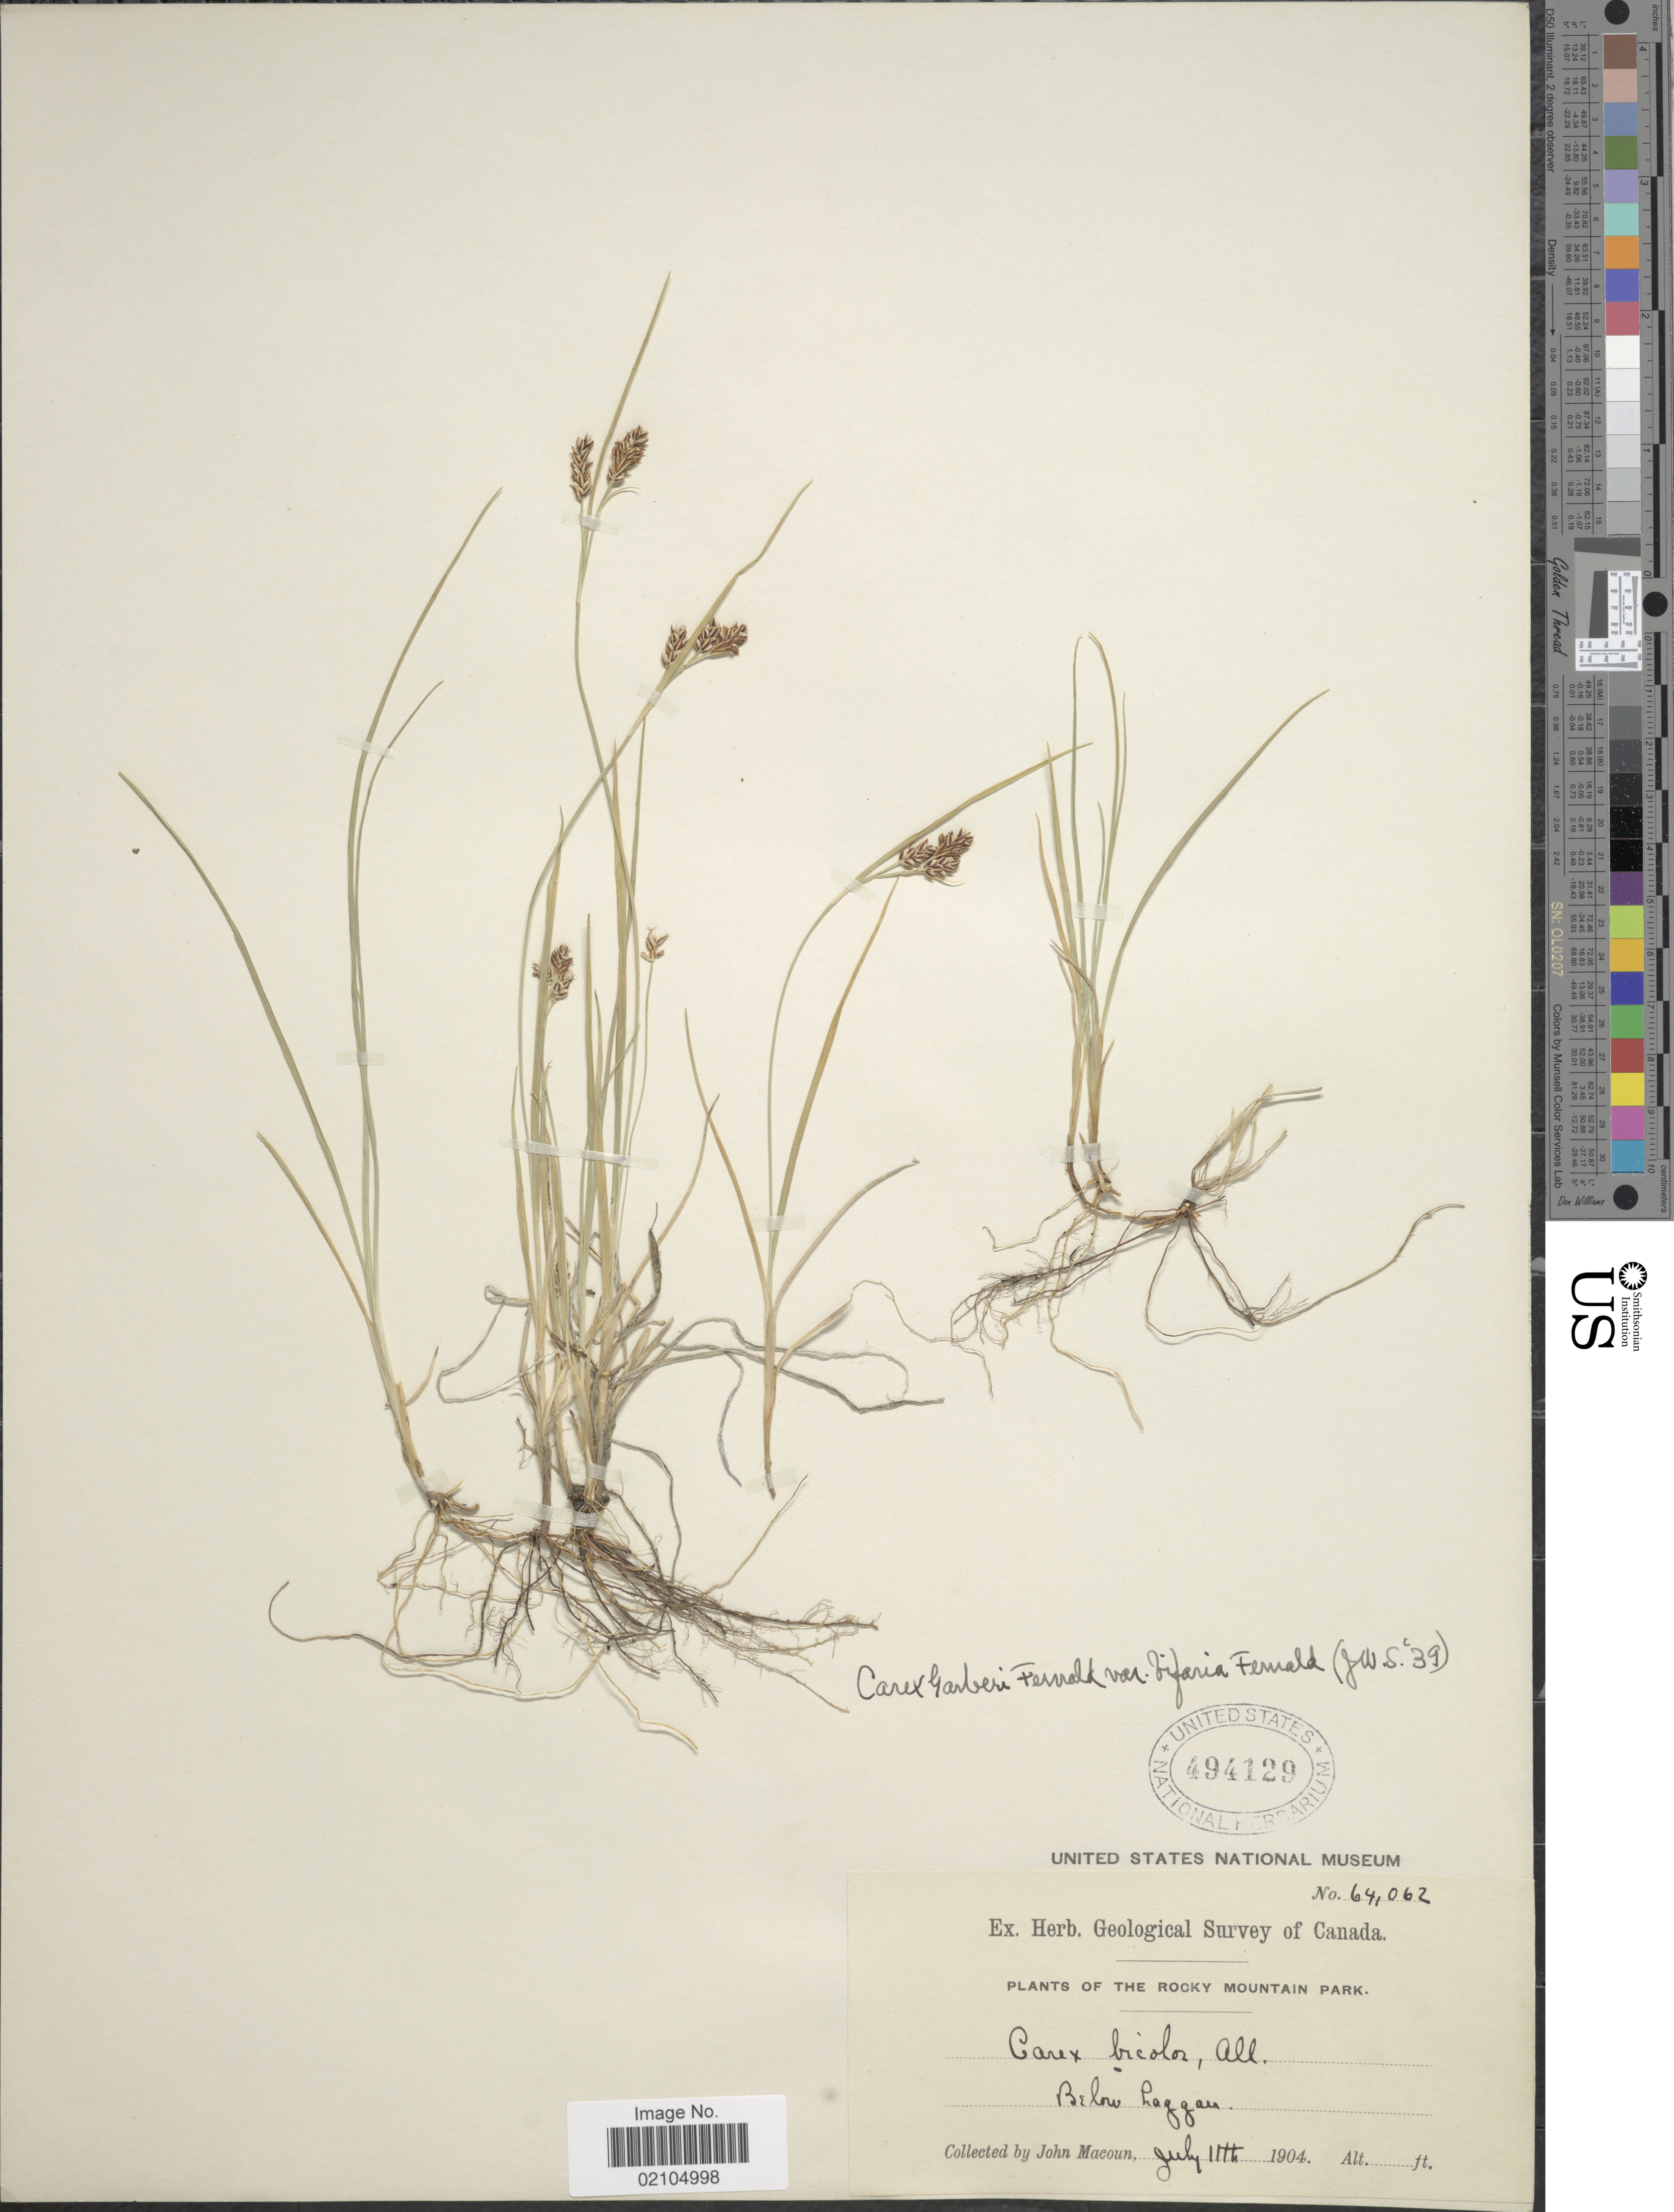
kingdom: Plantae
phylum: Tracheophyta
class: Liliopsida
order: Poales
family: Cyperaceae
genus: Carex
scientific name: Carex bicolor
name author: Bellardi ex All.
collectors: J. Macoun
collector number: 64062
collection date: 1904-07-11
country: Canada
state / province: Alberta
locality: The Rocky Mountain Park. Bellow Laggan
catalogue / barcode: US 494129